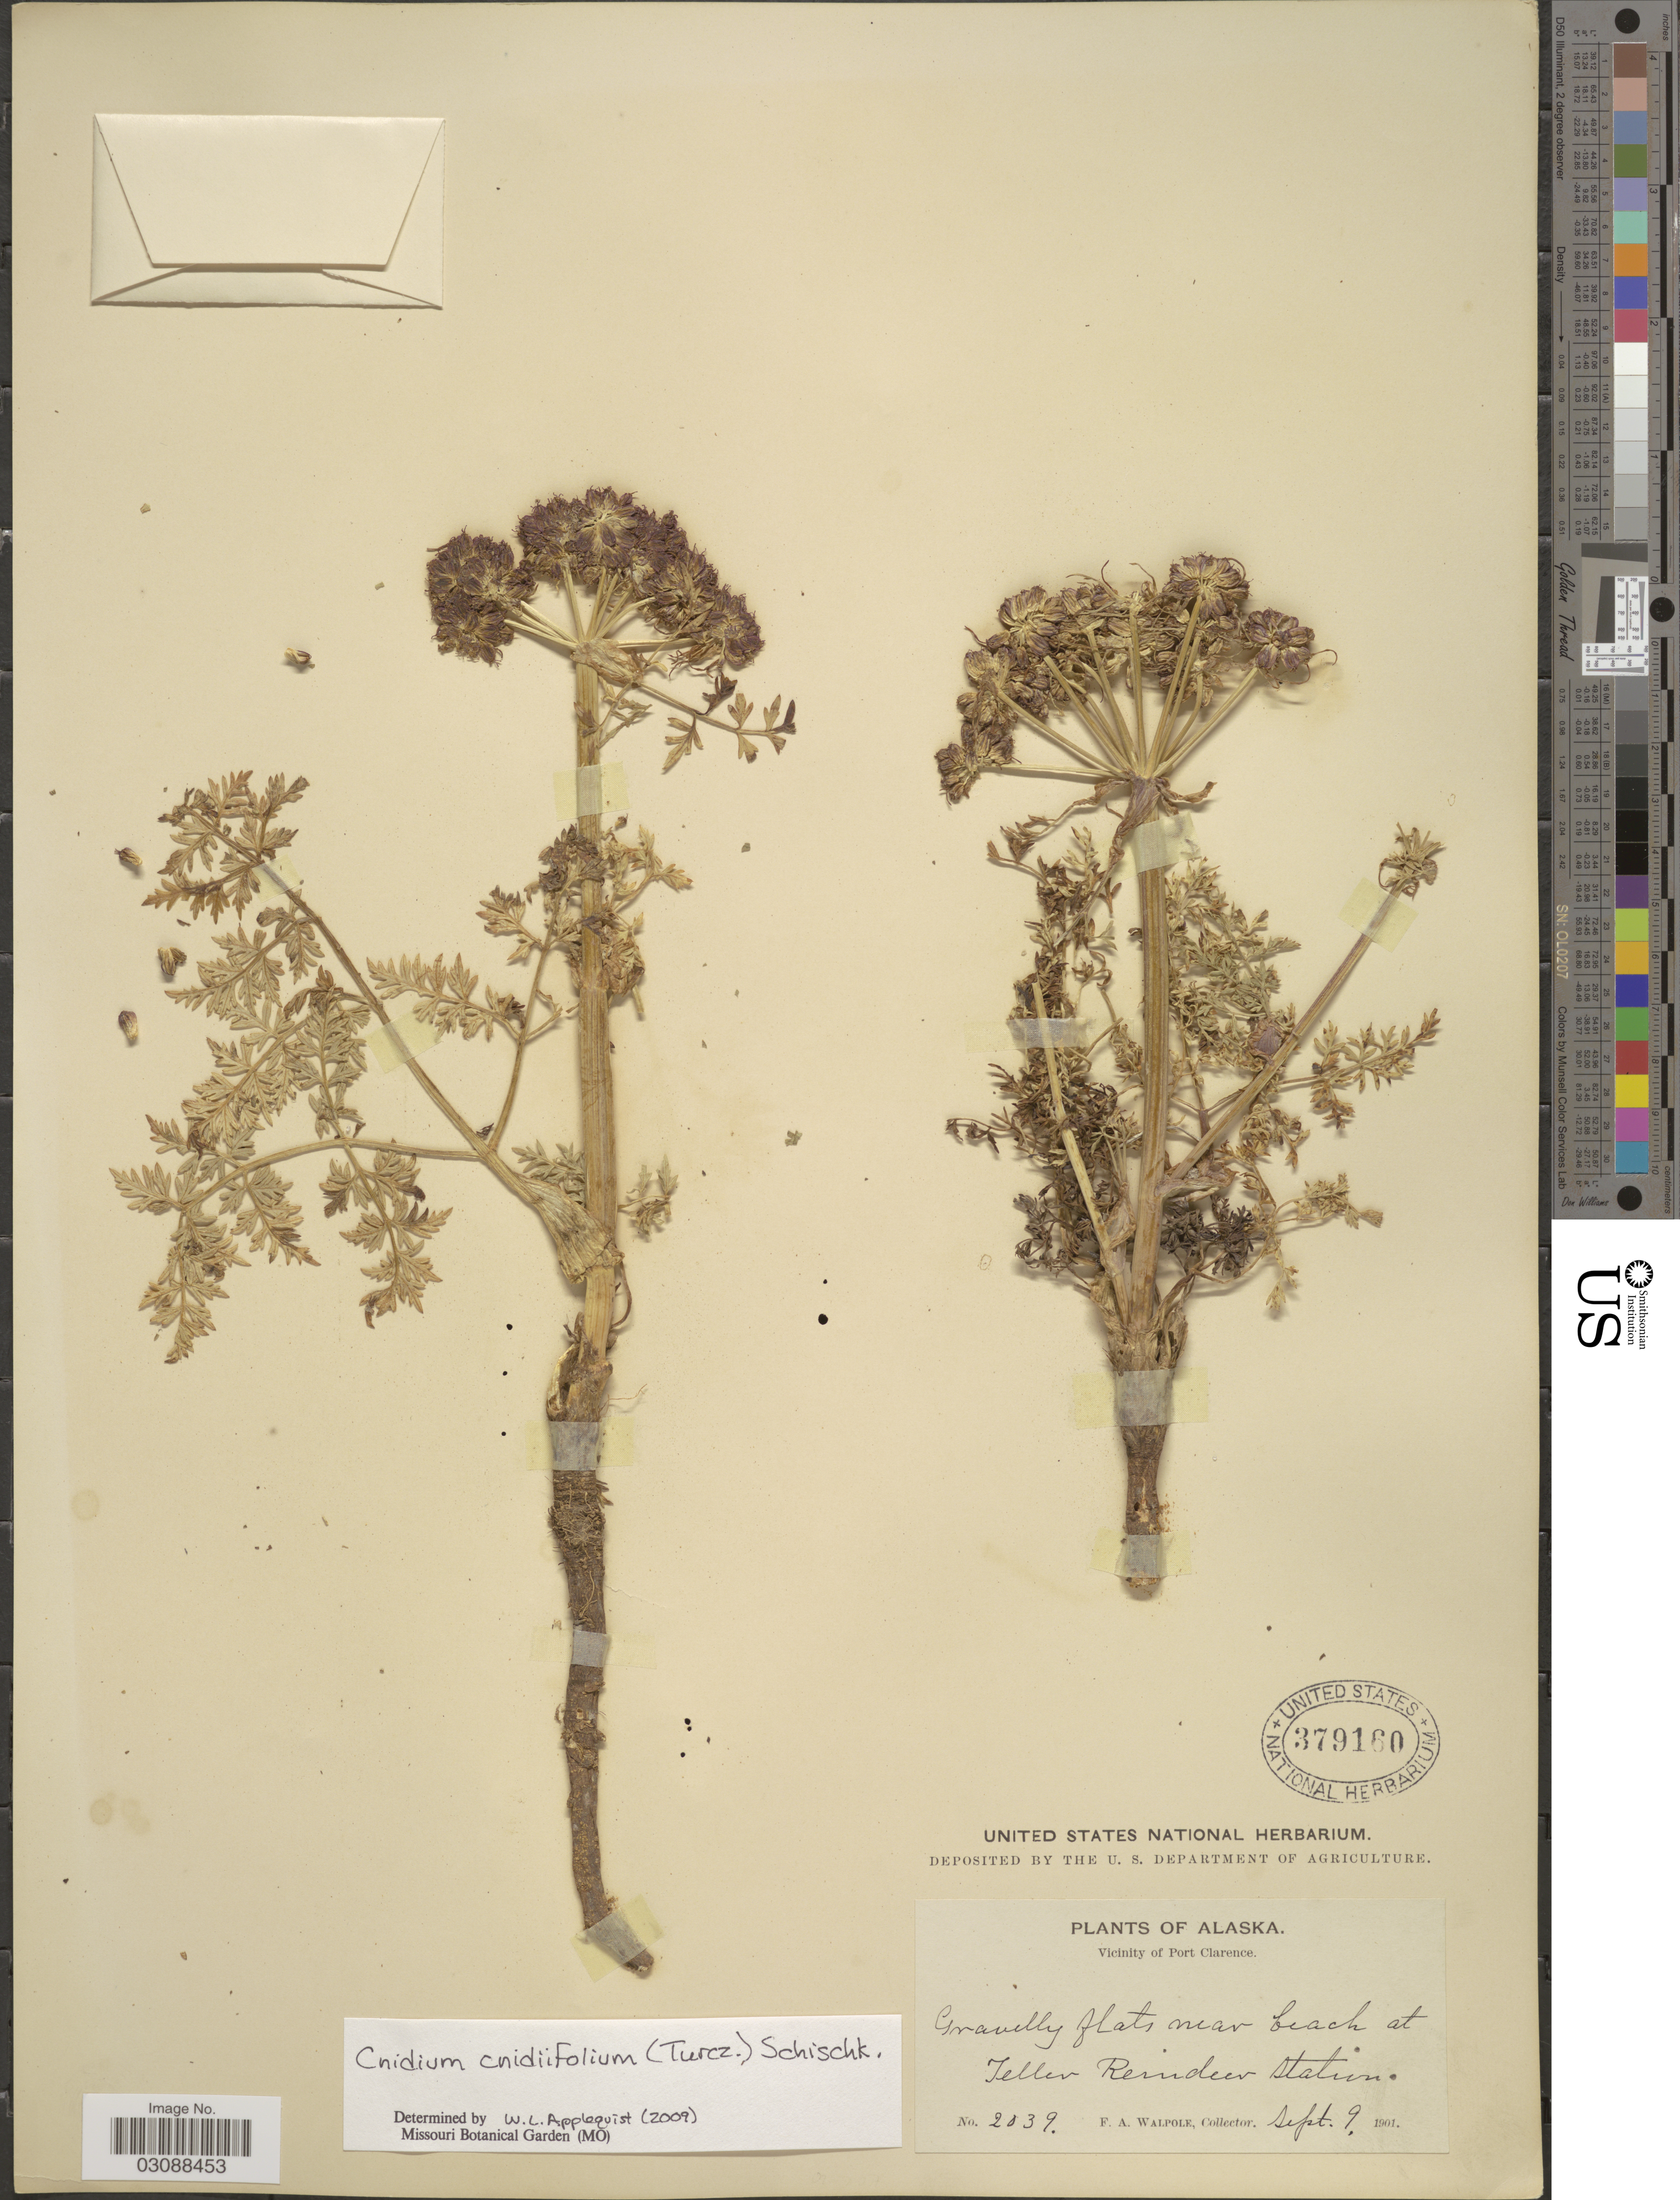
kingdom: Plantae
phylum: Tracheophyta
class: Magnoliopsida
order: Apiales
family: Apiaceae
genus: Cnidium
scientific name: Cnidium cnidiifolium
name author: (Turcz.) Schischk.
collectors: F. Walpole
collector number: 2039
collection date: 1901-09-09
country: United States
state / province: Alaska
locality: Vicinity of Port Clarence. Teller Reindeer Station.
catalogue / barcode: US 379160